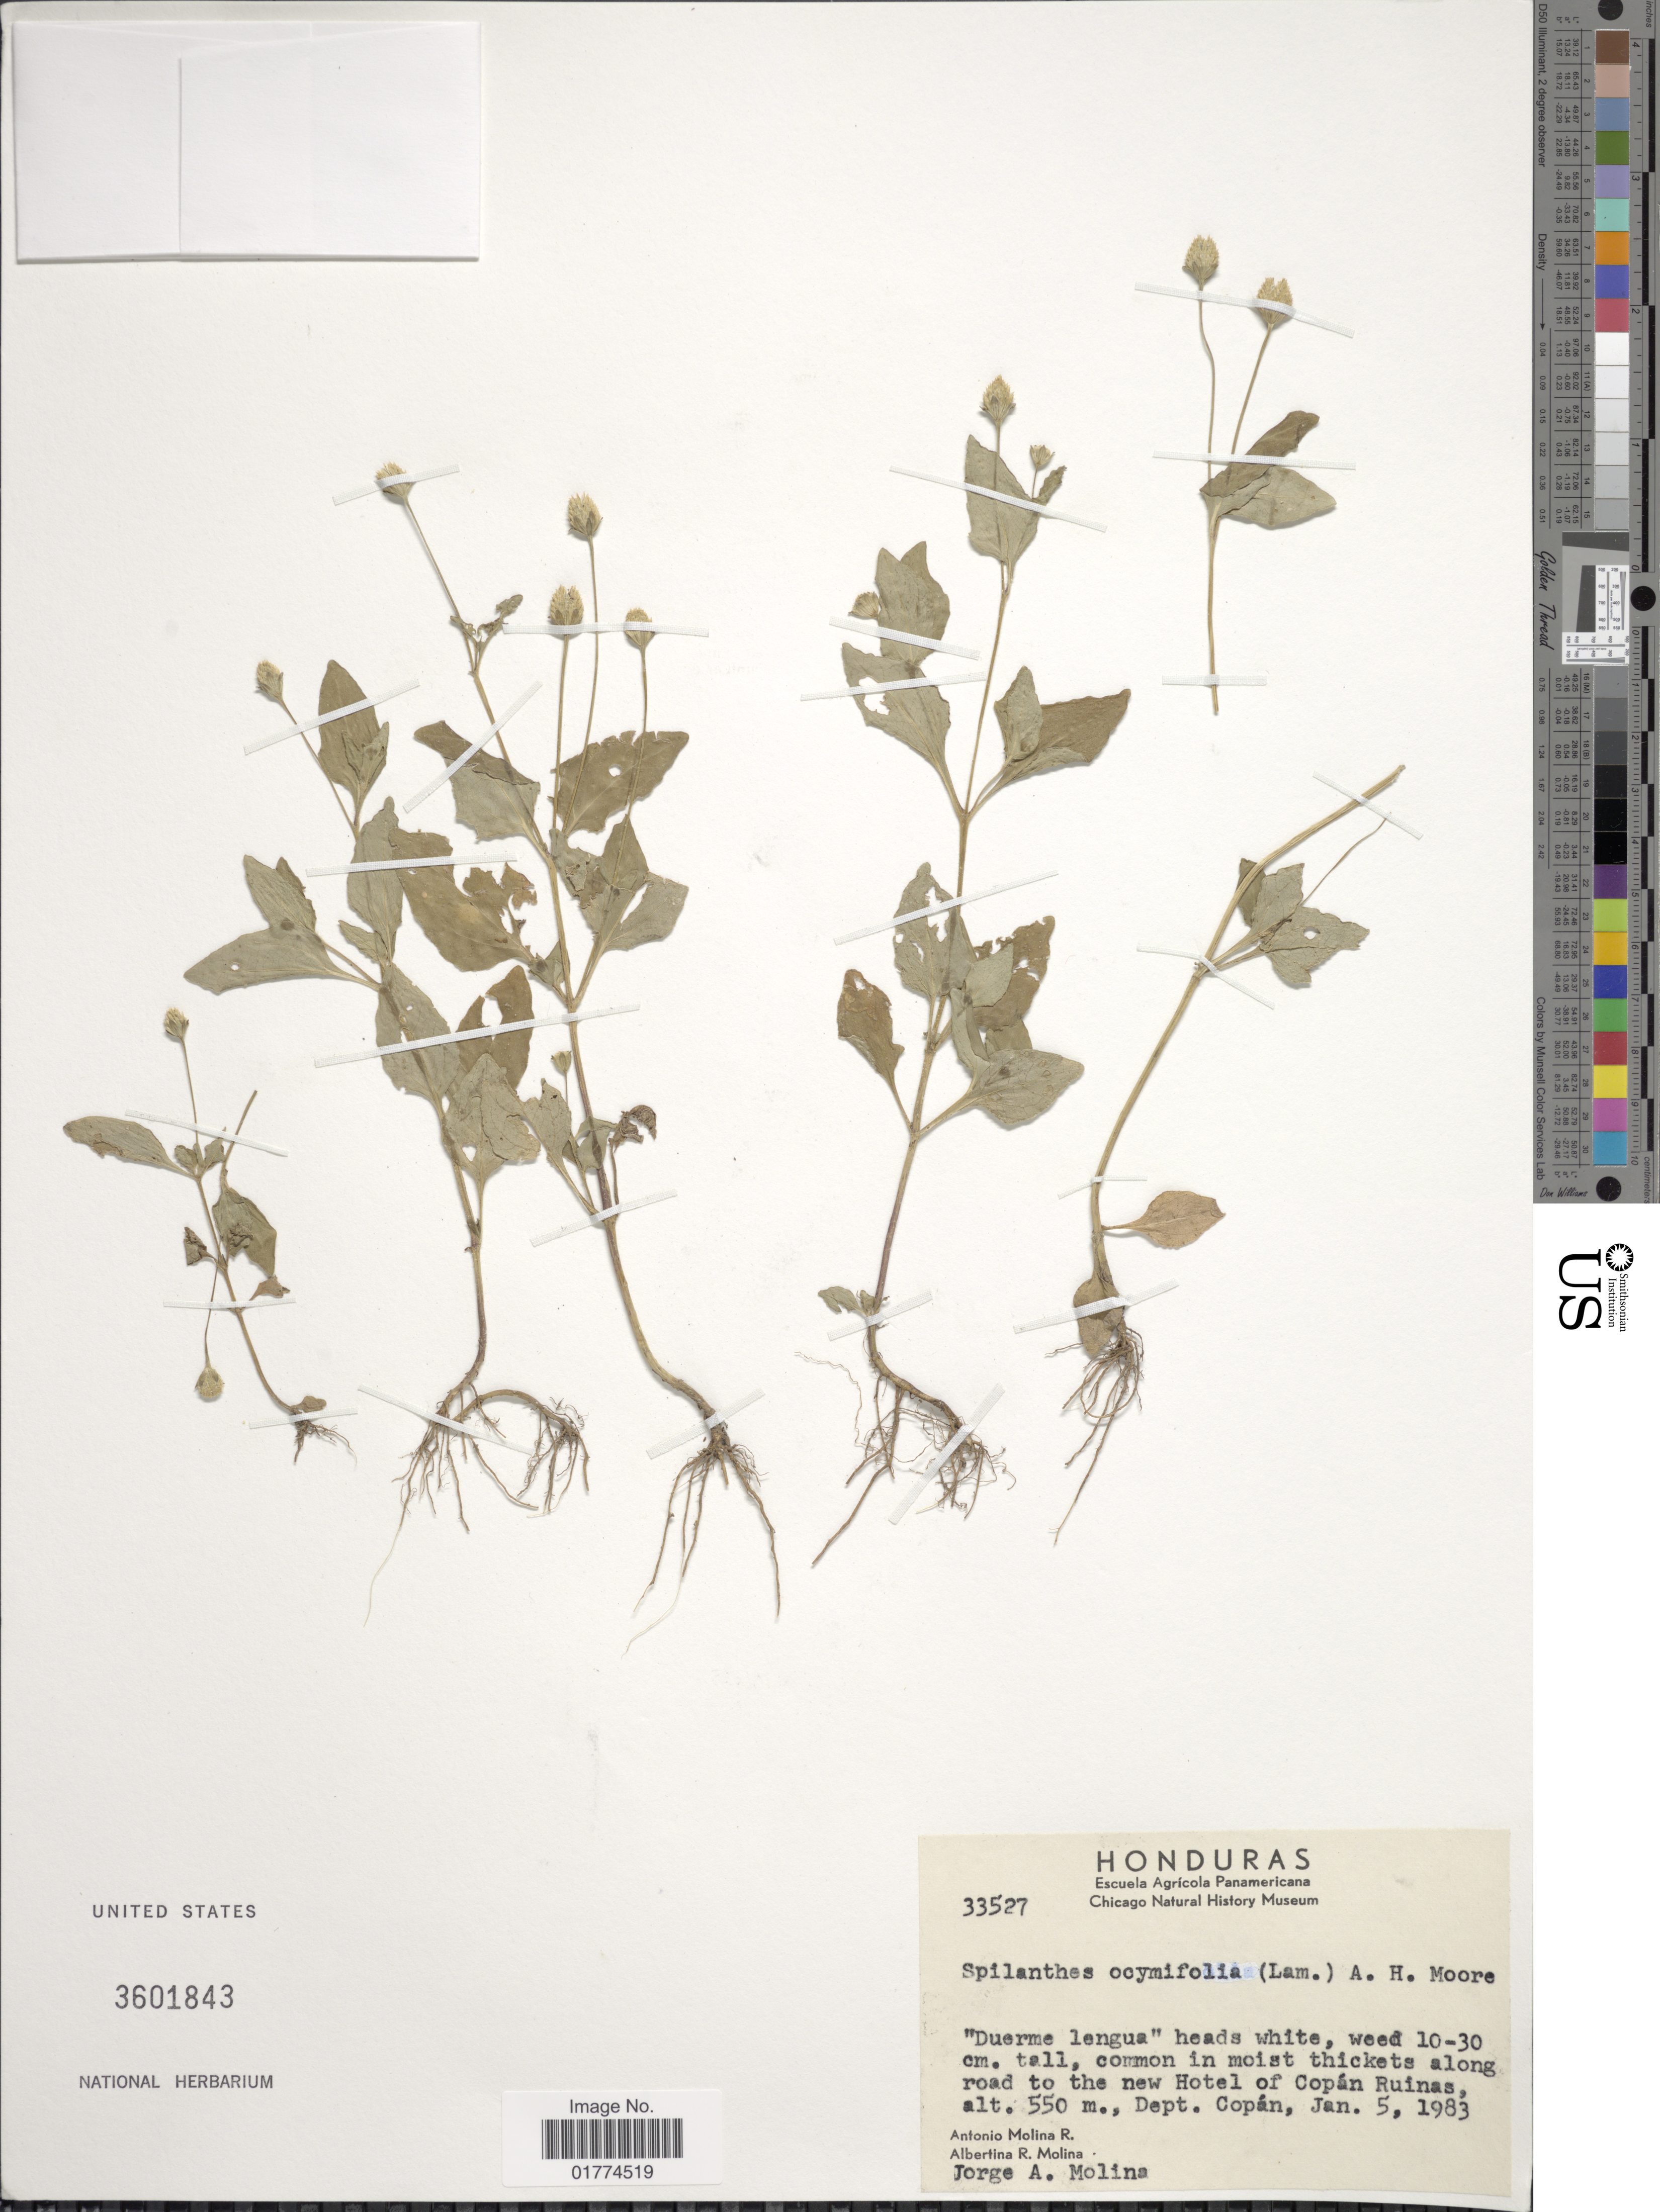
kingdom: Plantae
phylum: Tracheophyta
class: Magnoliopsida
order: Asterales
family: Asteraceae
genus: Spilanthes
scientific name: Spilanthes ocymifolia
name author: (Lam.) A.H. Moore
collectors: A. Molina R., A. R. Molina & J. A. Molina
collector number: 33527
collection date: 1983-01-05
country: Honduras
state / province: Copán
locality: Along road to the new Hotel of Copán Ruinas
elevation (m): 550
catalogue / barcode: US 3601843